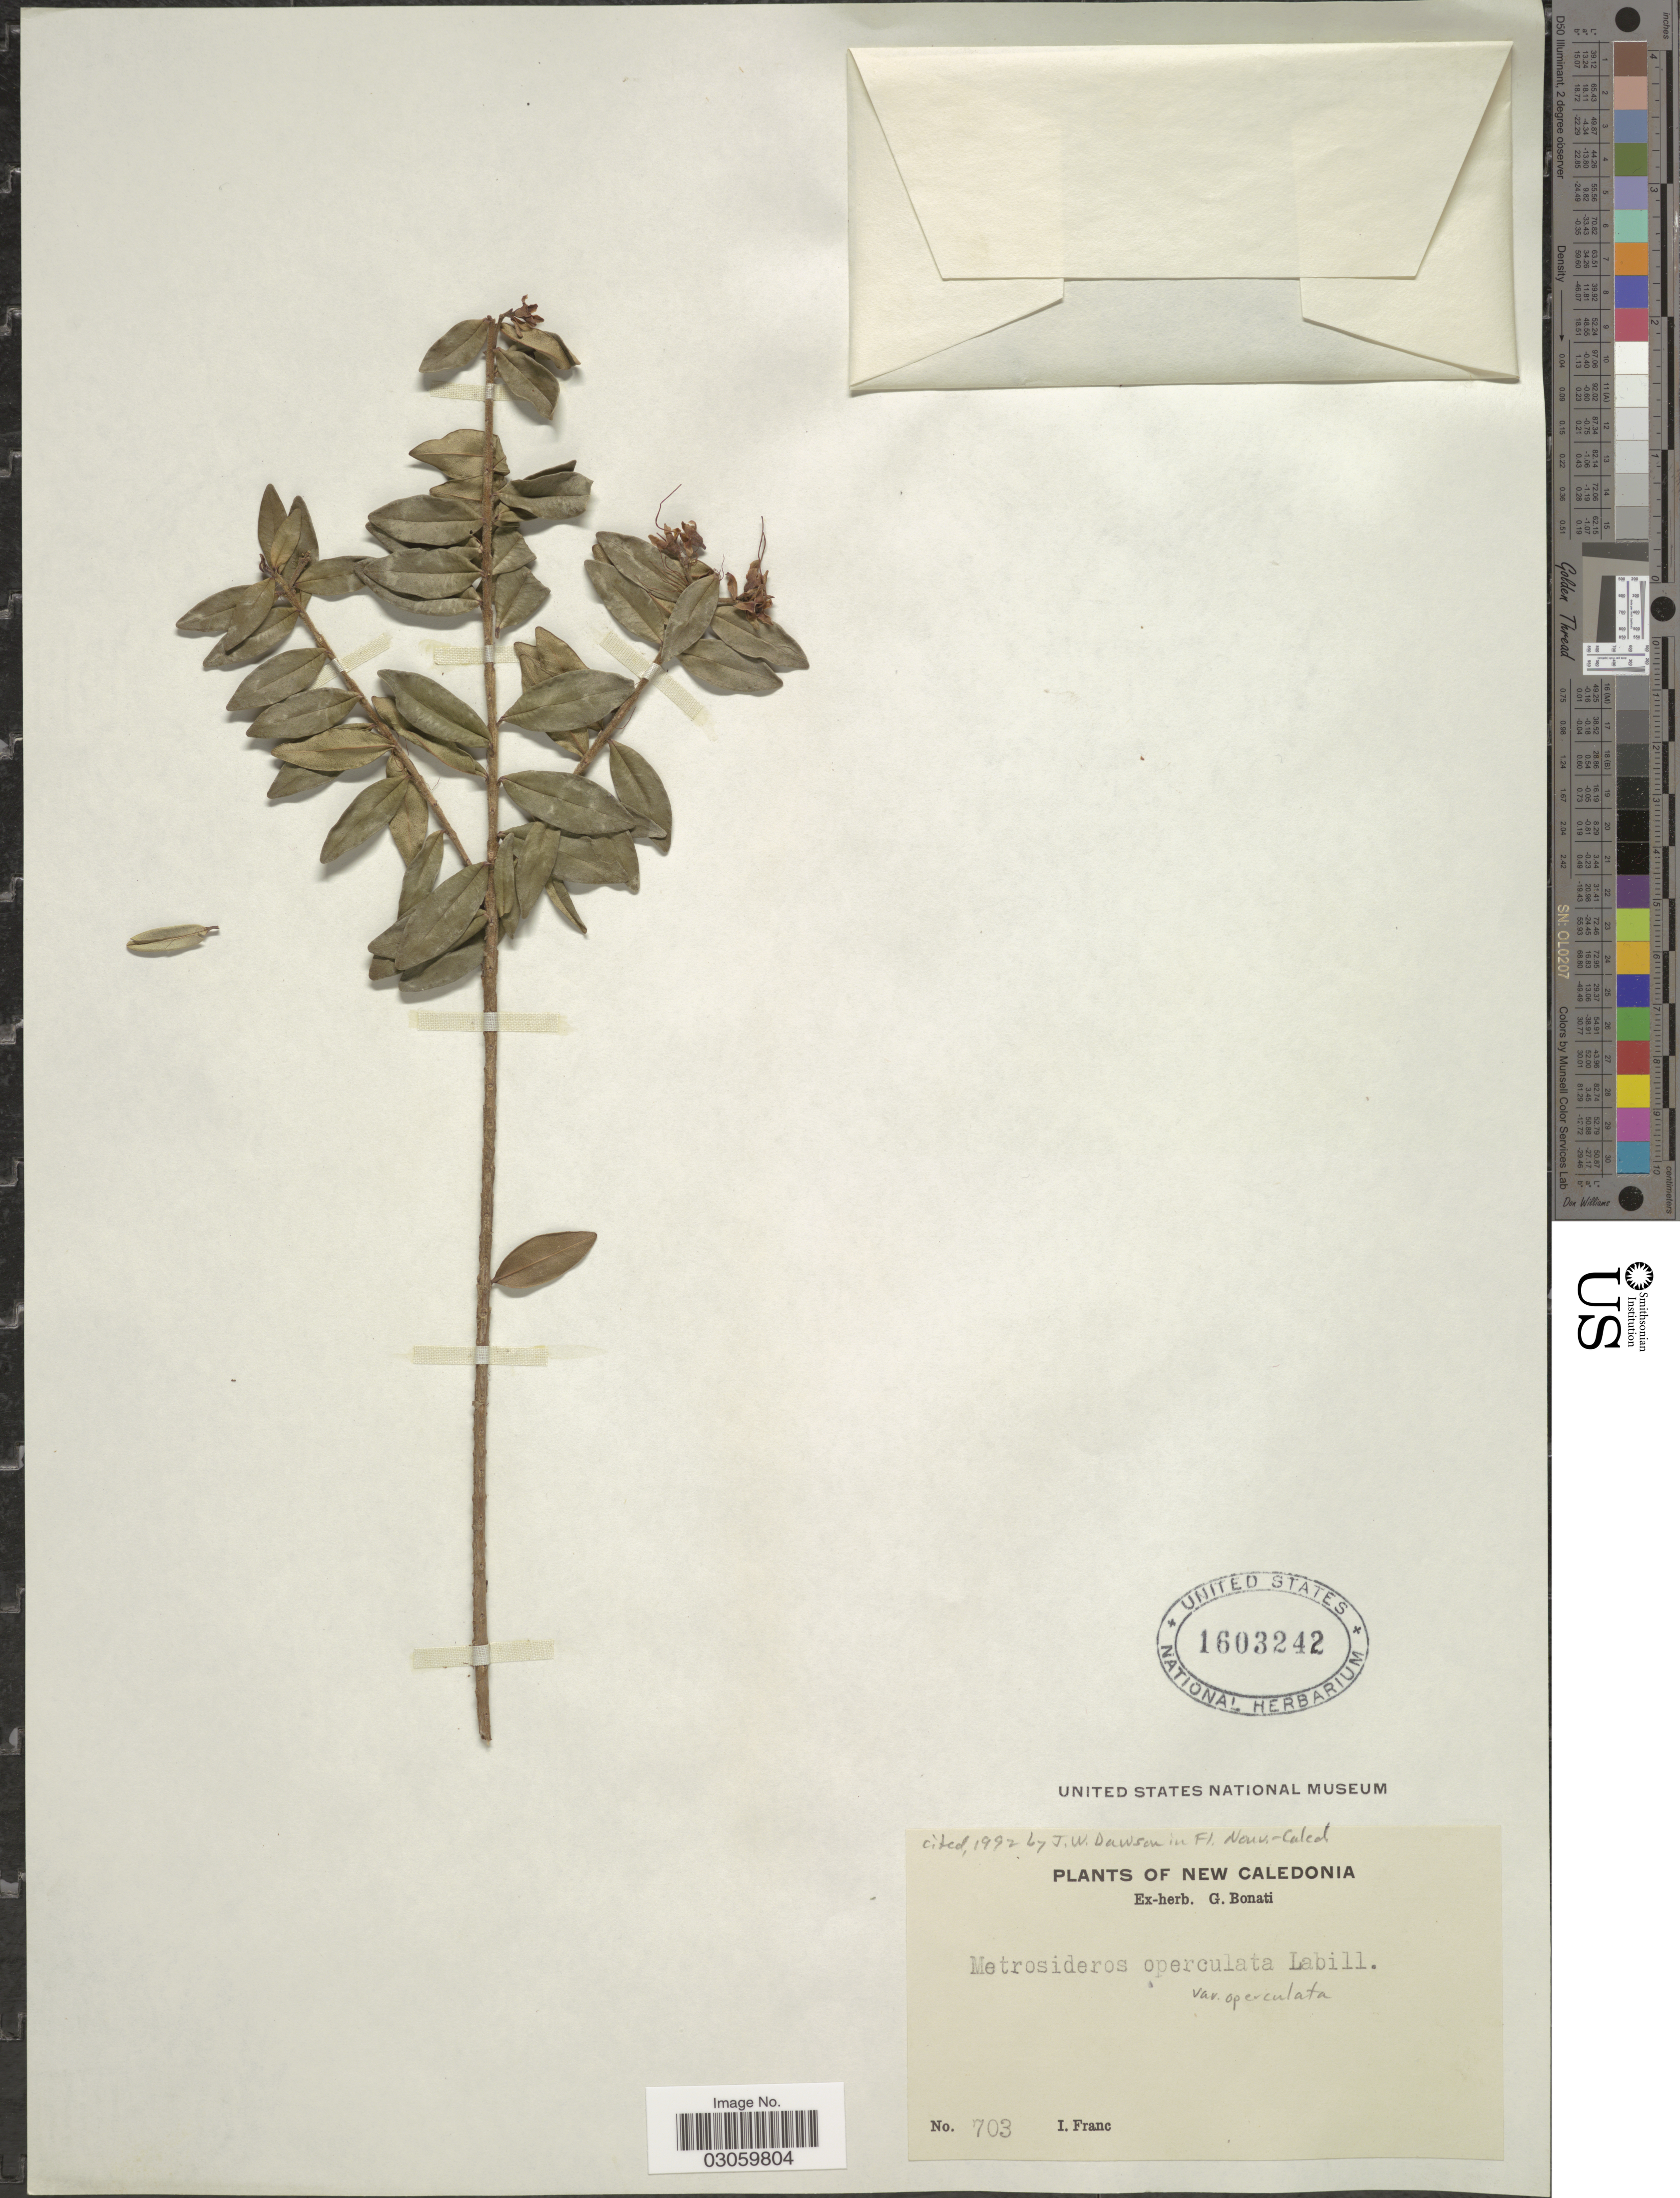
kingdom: Plantae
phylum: Tracheophyta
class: Magnoliopsida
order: Myrtales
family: Myrtaceae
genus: Metrosideros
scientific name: Metrosideros operculata var. operculata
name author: Labill.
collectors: I. Franc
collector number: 703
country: New Caledonia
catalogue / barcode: US 1603242